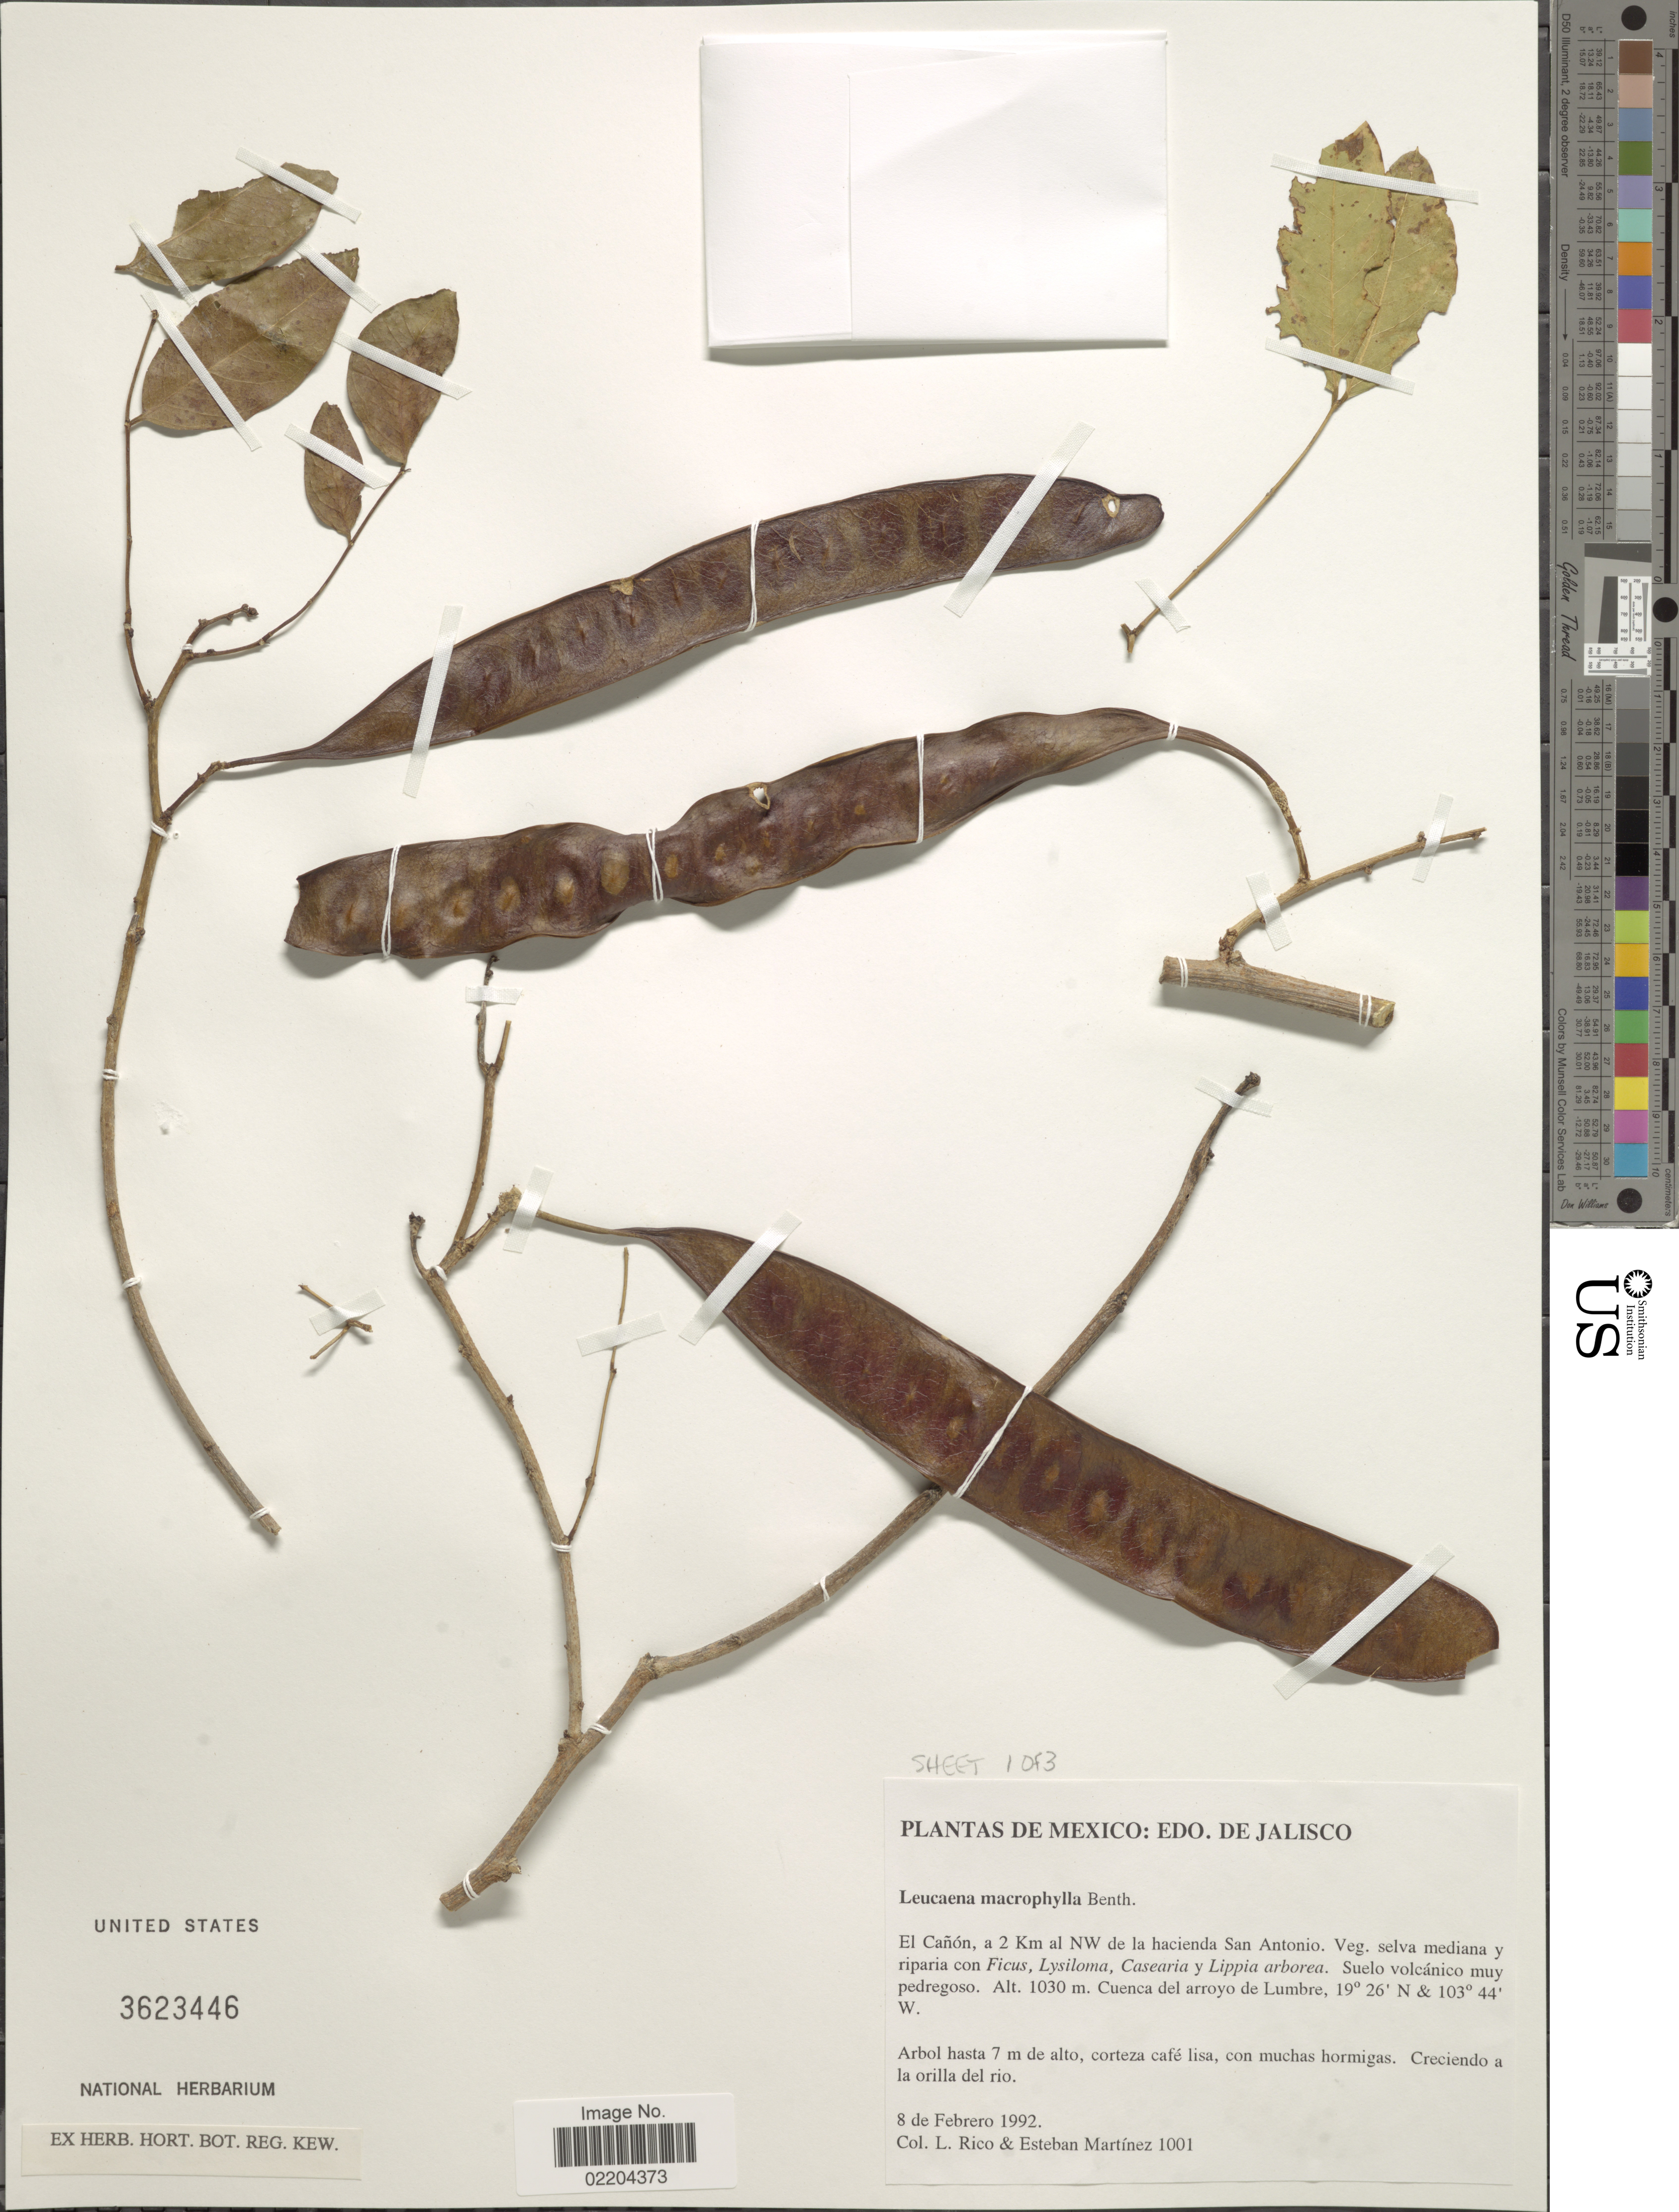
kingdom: Plantae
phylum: Tracheophyta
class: Magnoliopsida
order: Fabales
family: Fabaceae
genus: Leucaena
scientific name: Leucaena macrophylla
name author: Benth.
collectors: L. Rico & E. Martínez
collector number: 1001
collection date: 1992-02-08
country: Mexico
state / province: Jalisco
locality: Mexico: Edo. de Jalisco.El Canon, a 2 Km al NW de la hacienda San Antonio.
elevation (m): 1030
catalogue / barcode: US 3623446